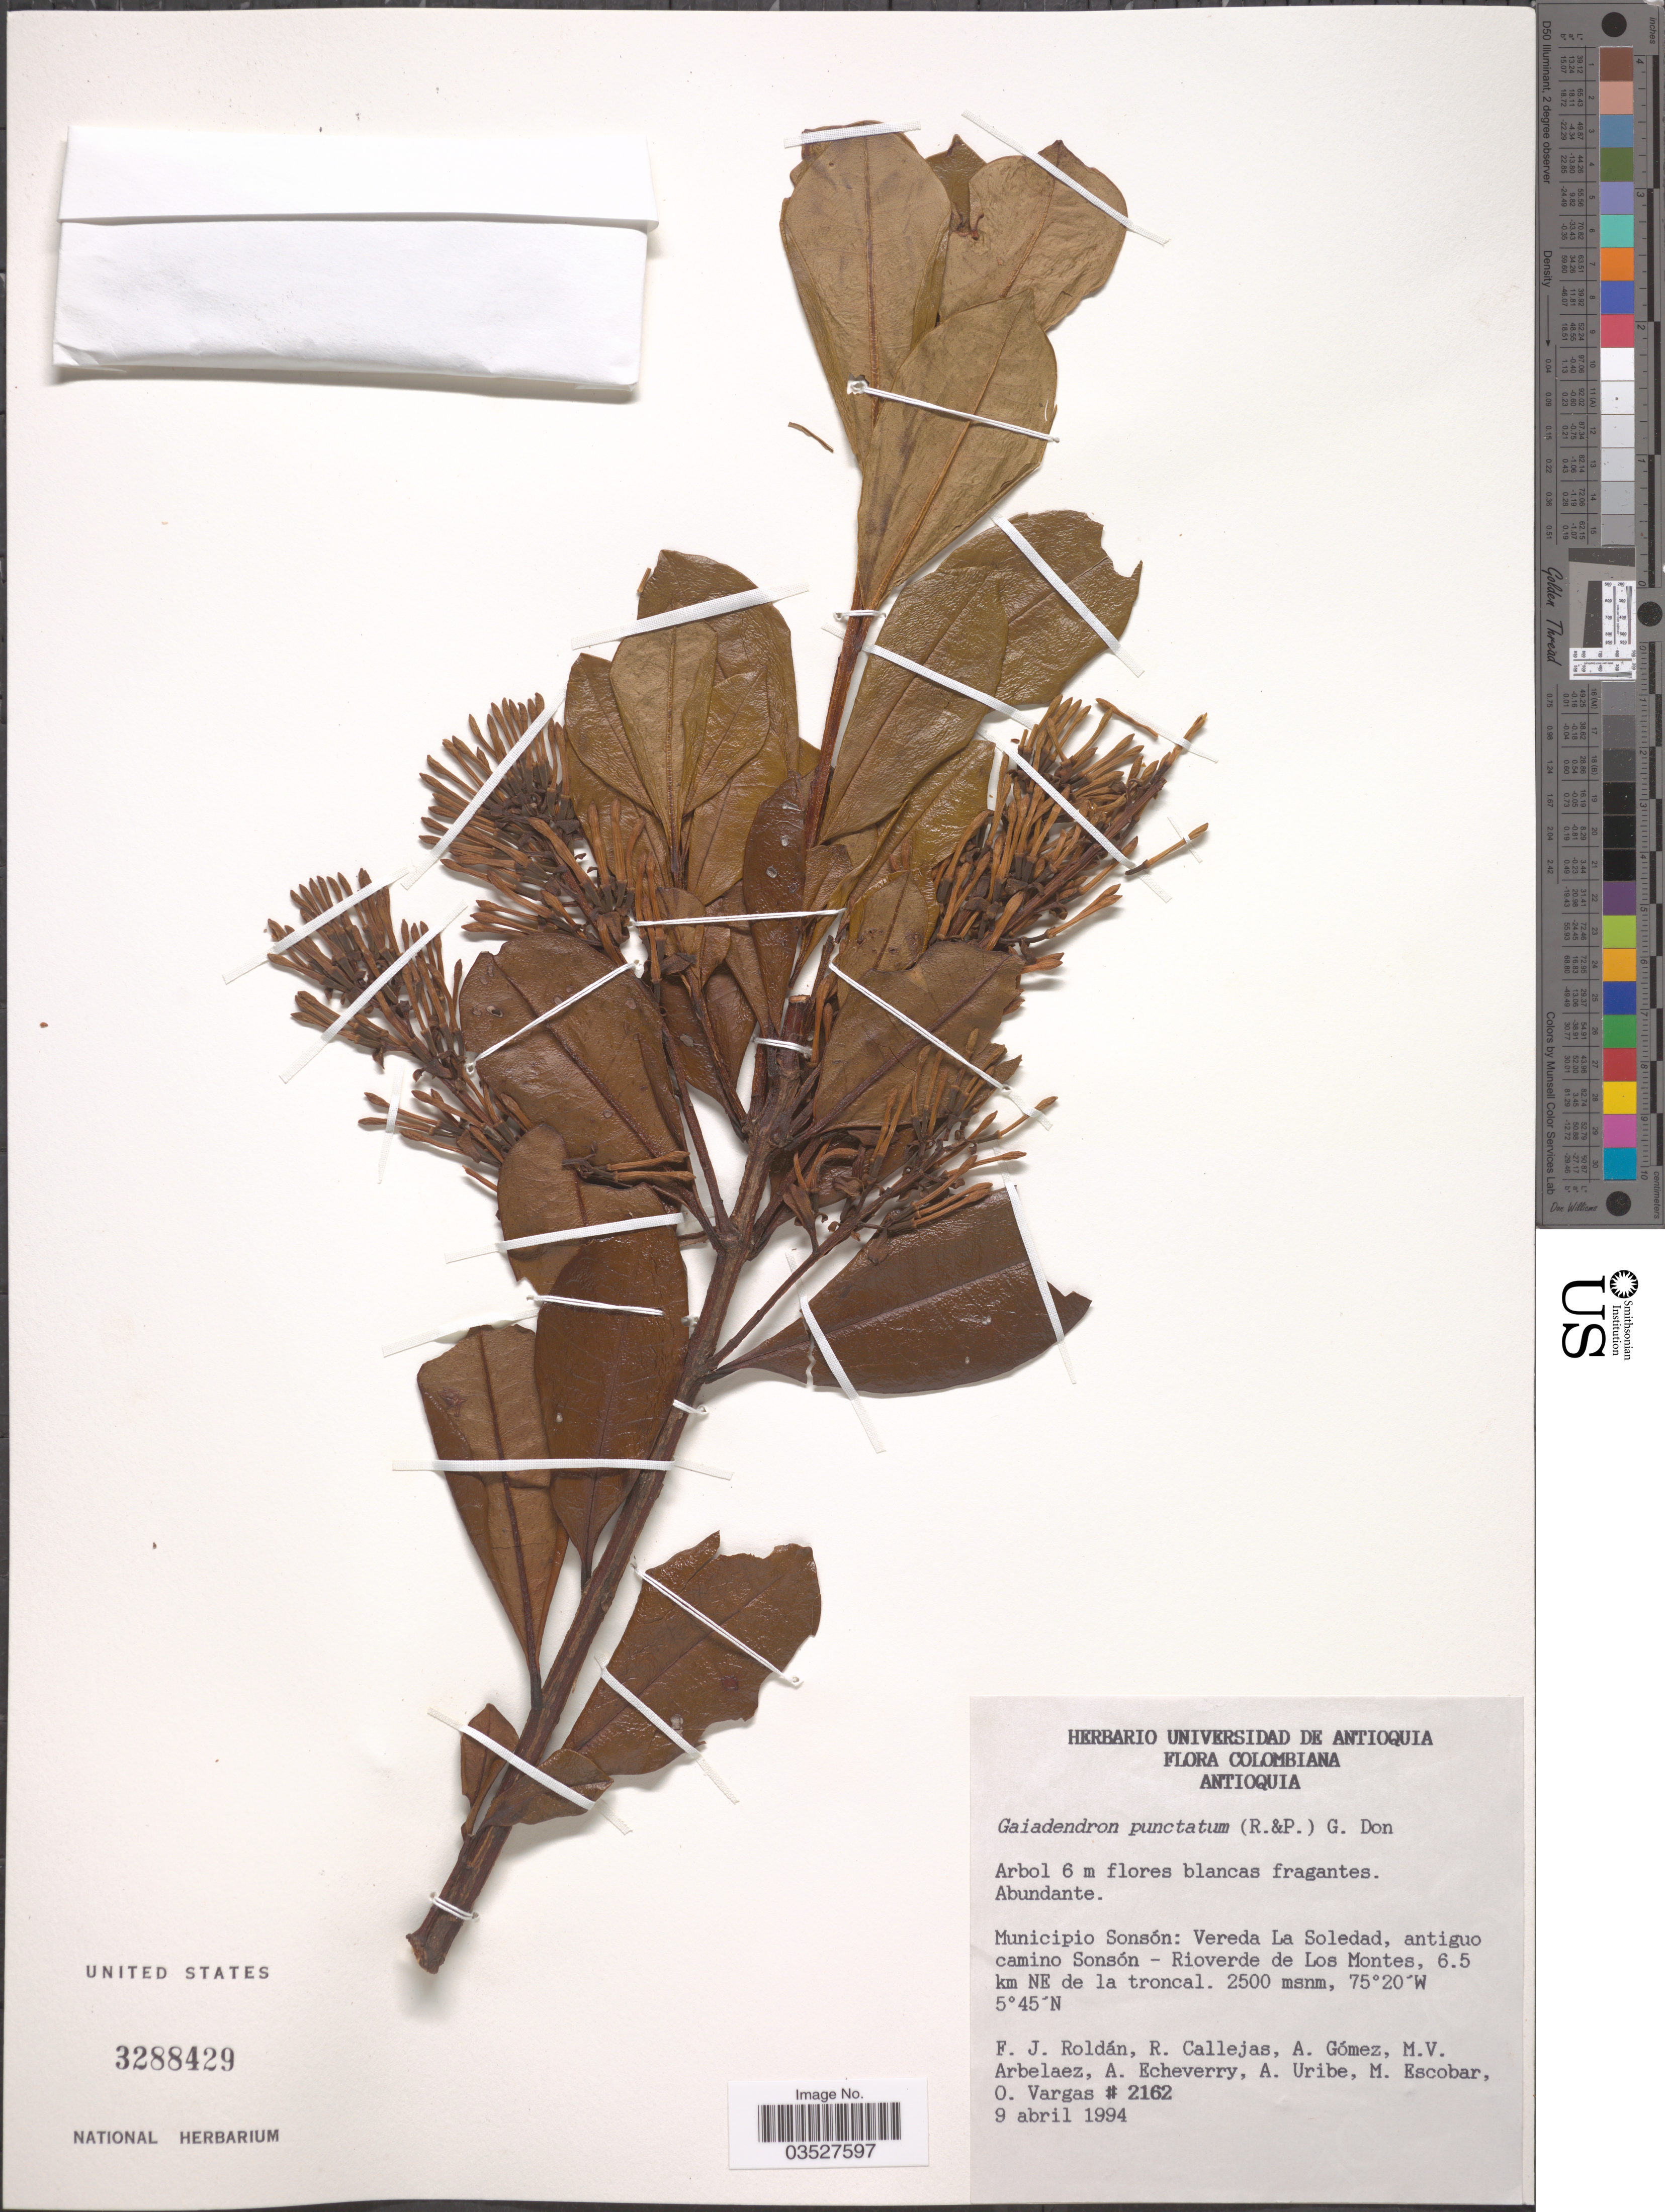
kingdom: Plantae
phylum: Tracheophyta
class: Magnoliopsida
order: Santalales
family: Loranthaceae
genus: Gaiadendron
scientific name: Gaiadendron punctatum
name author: (Ruiz & Pav.) G. Don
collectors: F. J. Roldán, R. Callejas, A. Gómez, M. Arbelaez & et al.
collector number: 2162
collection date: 1994-04-09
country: Colombia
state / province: Antioquia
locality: Municipio Sonsón: Vereda La Soledad, antiguo camino Sonsón-Rioverde de Los Montes, 6.5 km NE de la troncal.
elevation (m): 2500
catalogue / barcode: US 3288429